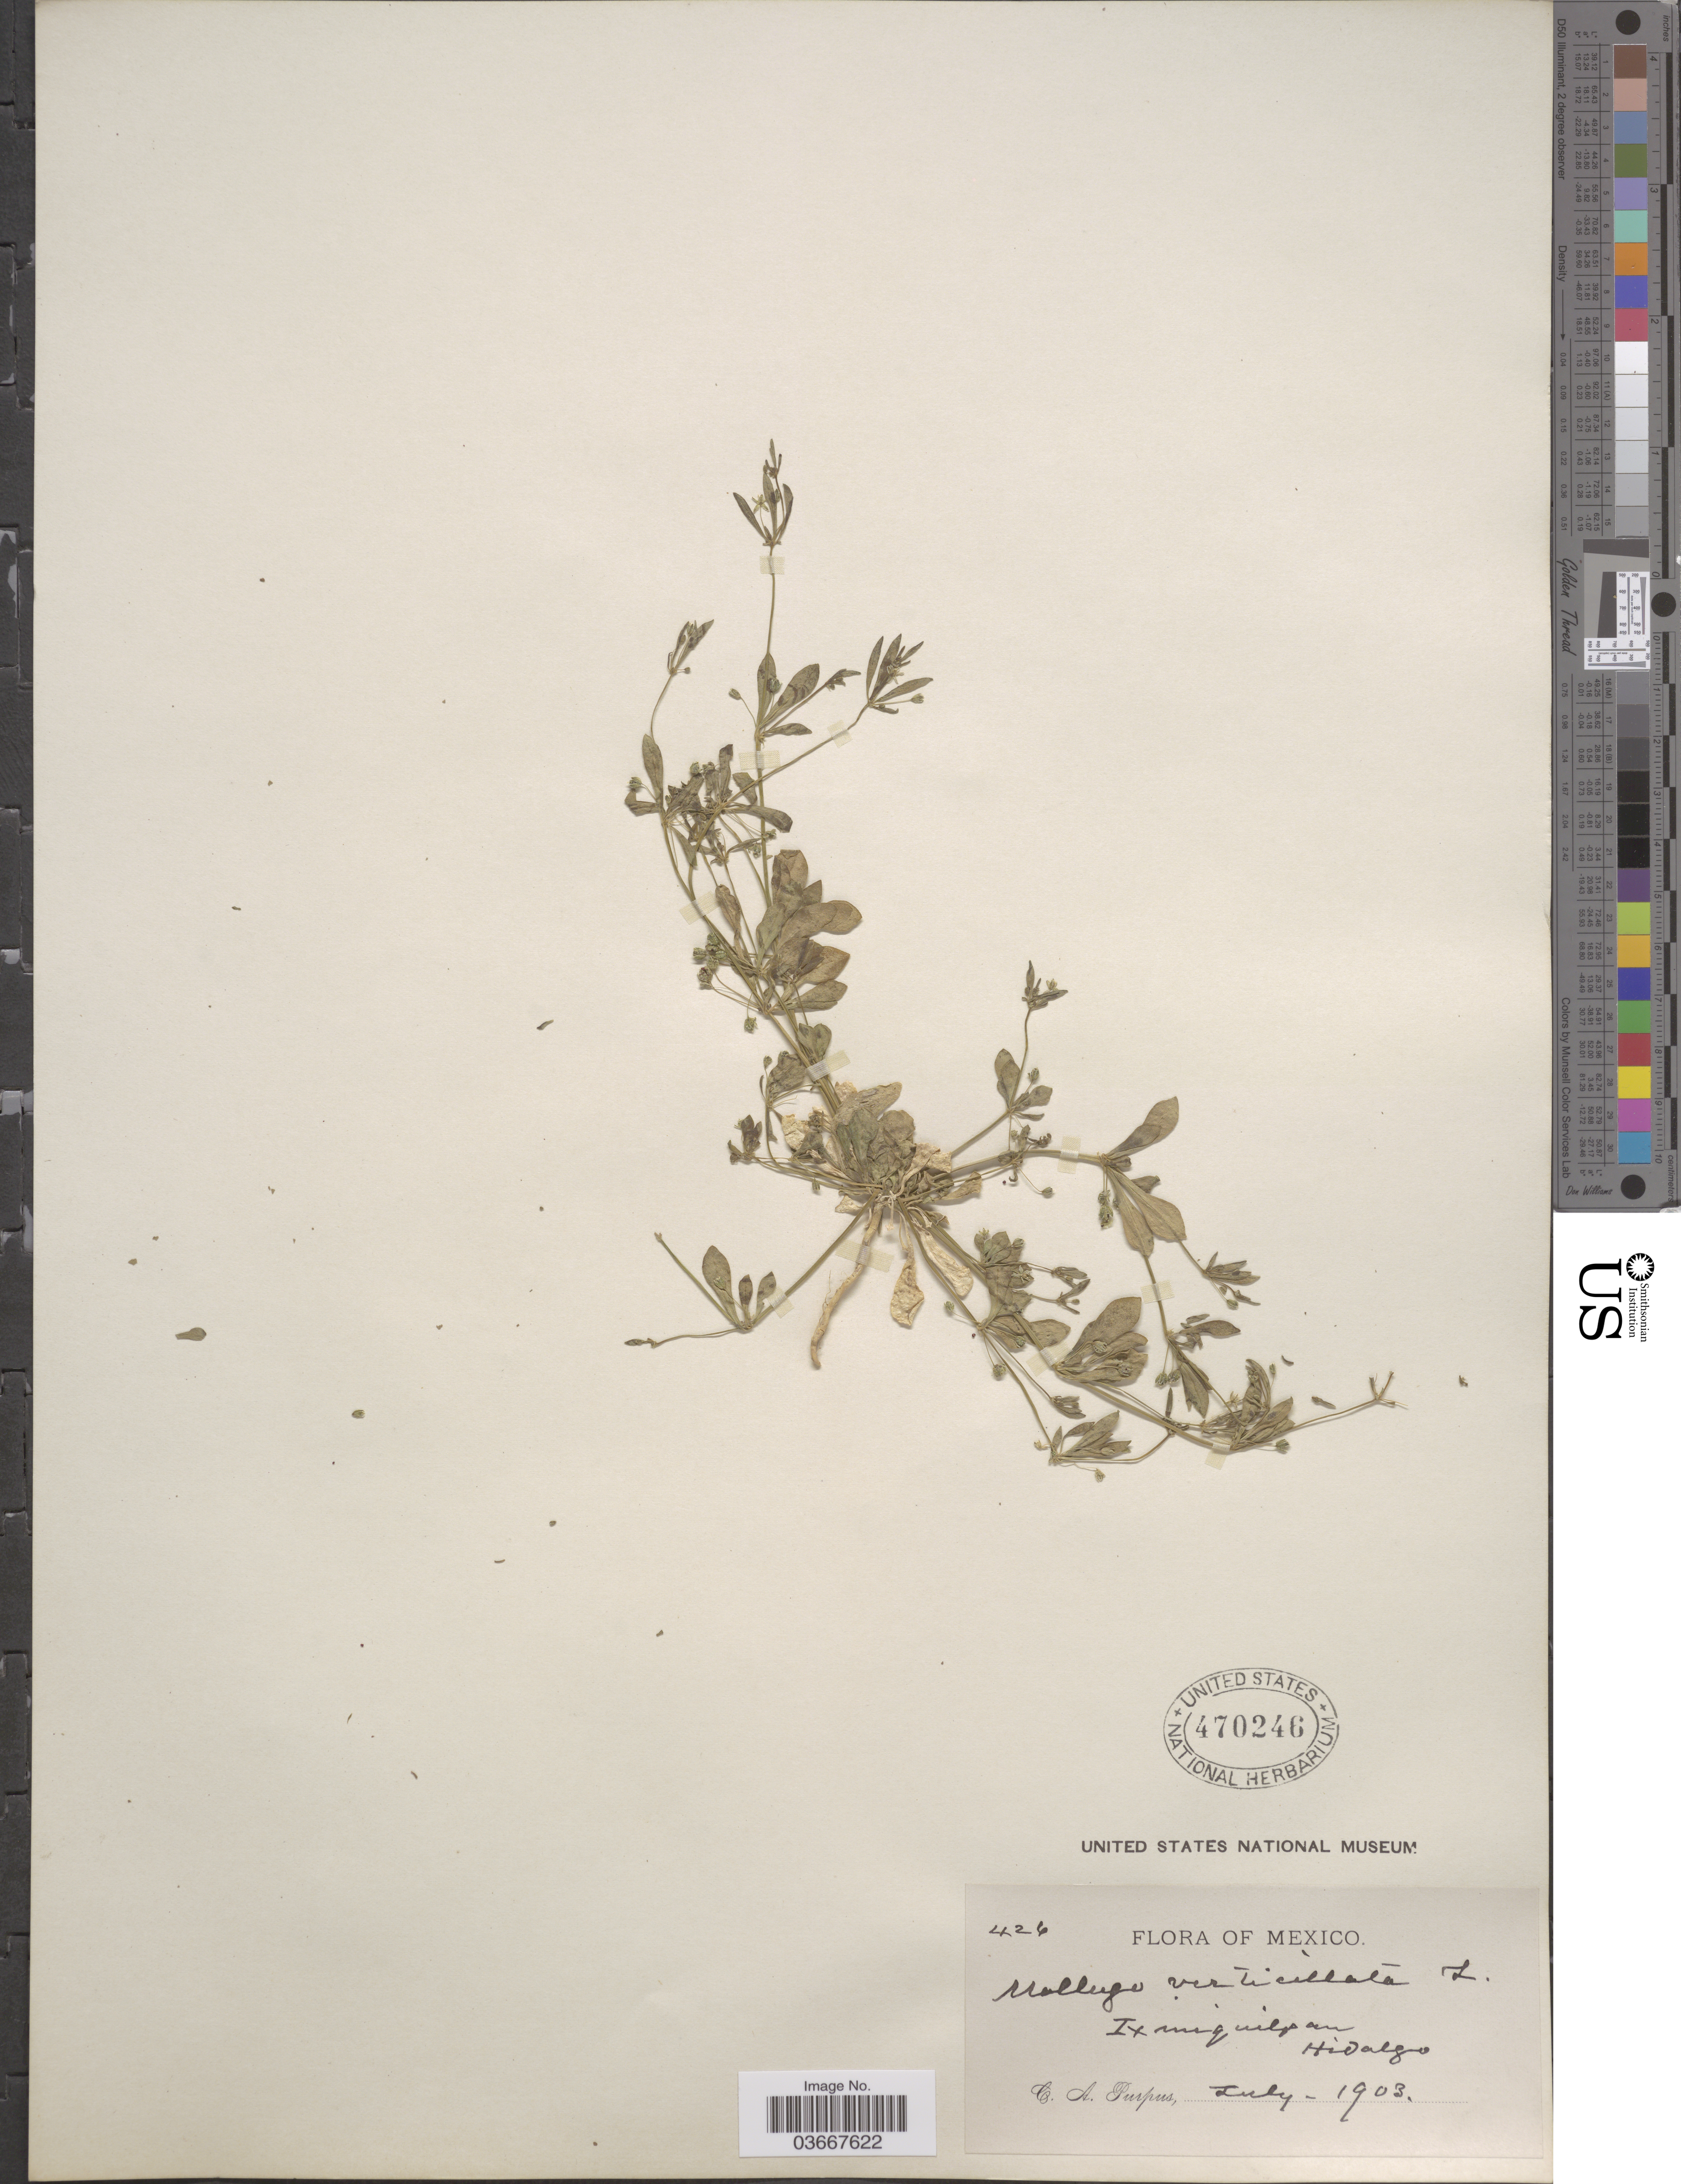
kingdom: Plantae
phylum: Tracheophyta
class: Magnoliopsida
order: Caryophyllales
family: Molluginaceae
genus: Mollugo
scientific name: Mollugo verticillata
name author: L.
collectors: C. A. Purpus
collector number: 426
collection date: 1903-07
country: Mexico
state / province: Hidalgo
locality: Ixmiquilpan.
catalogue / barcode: US 470246